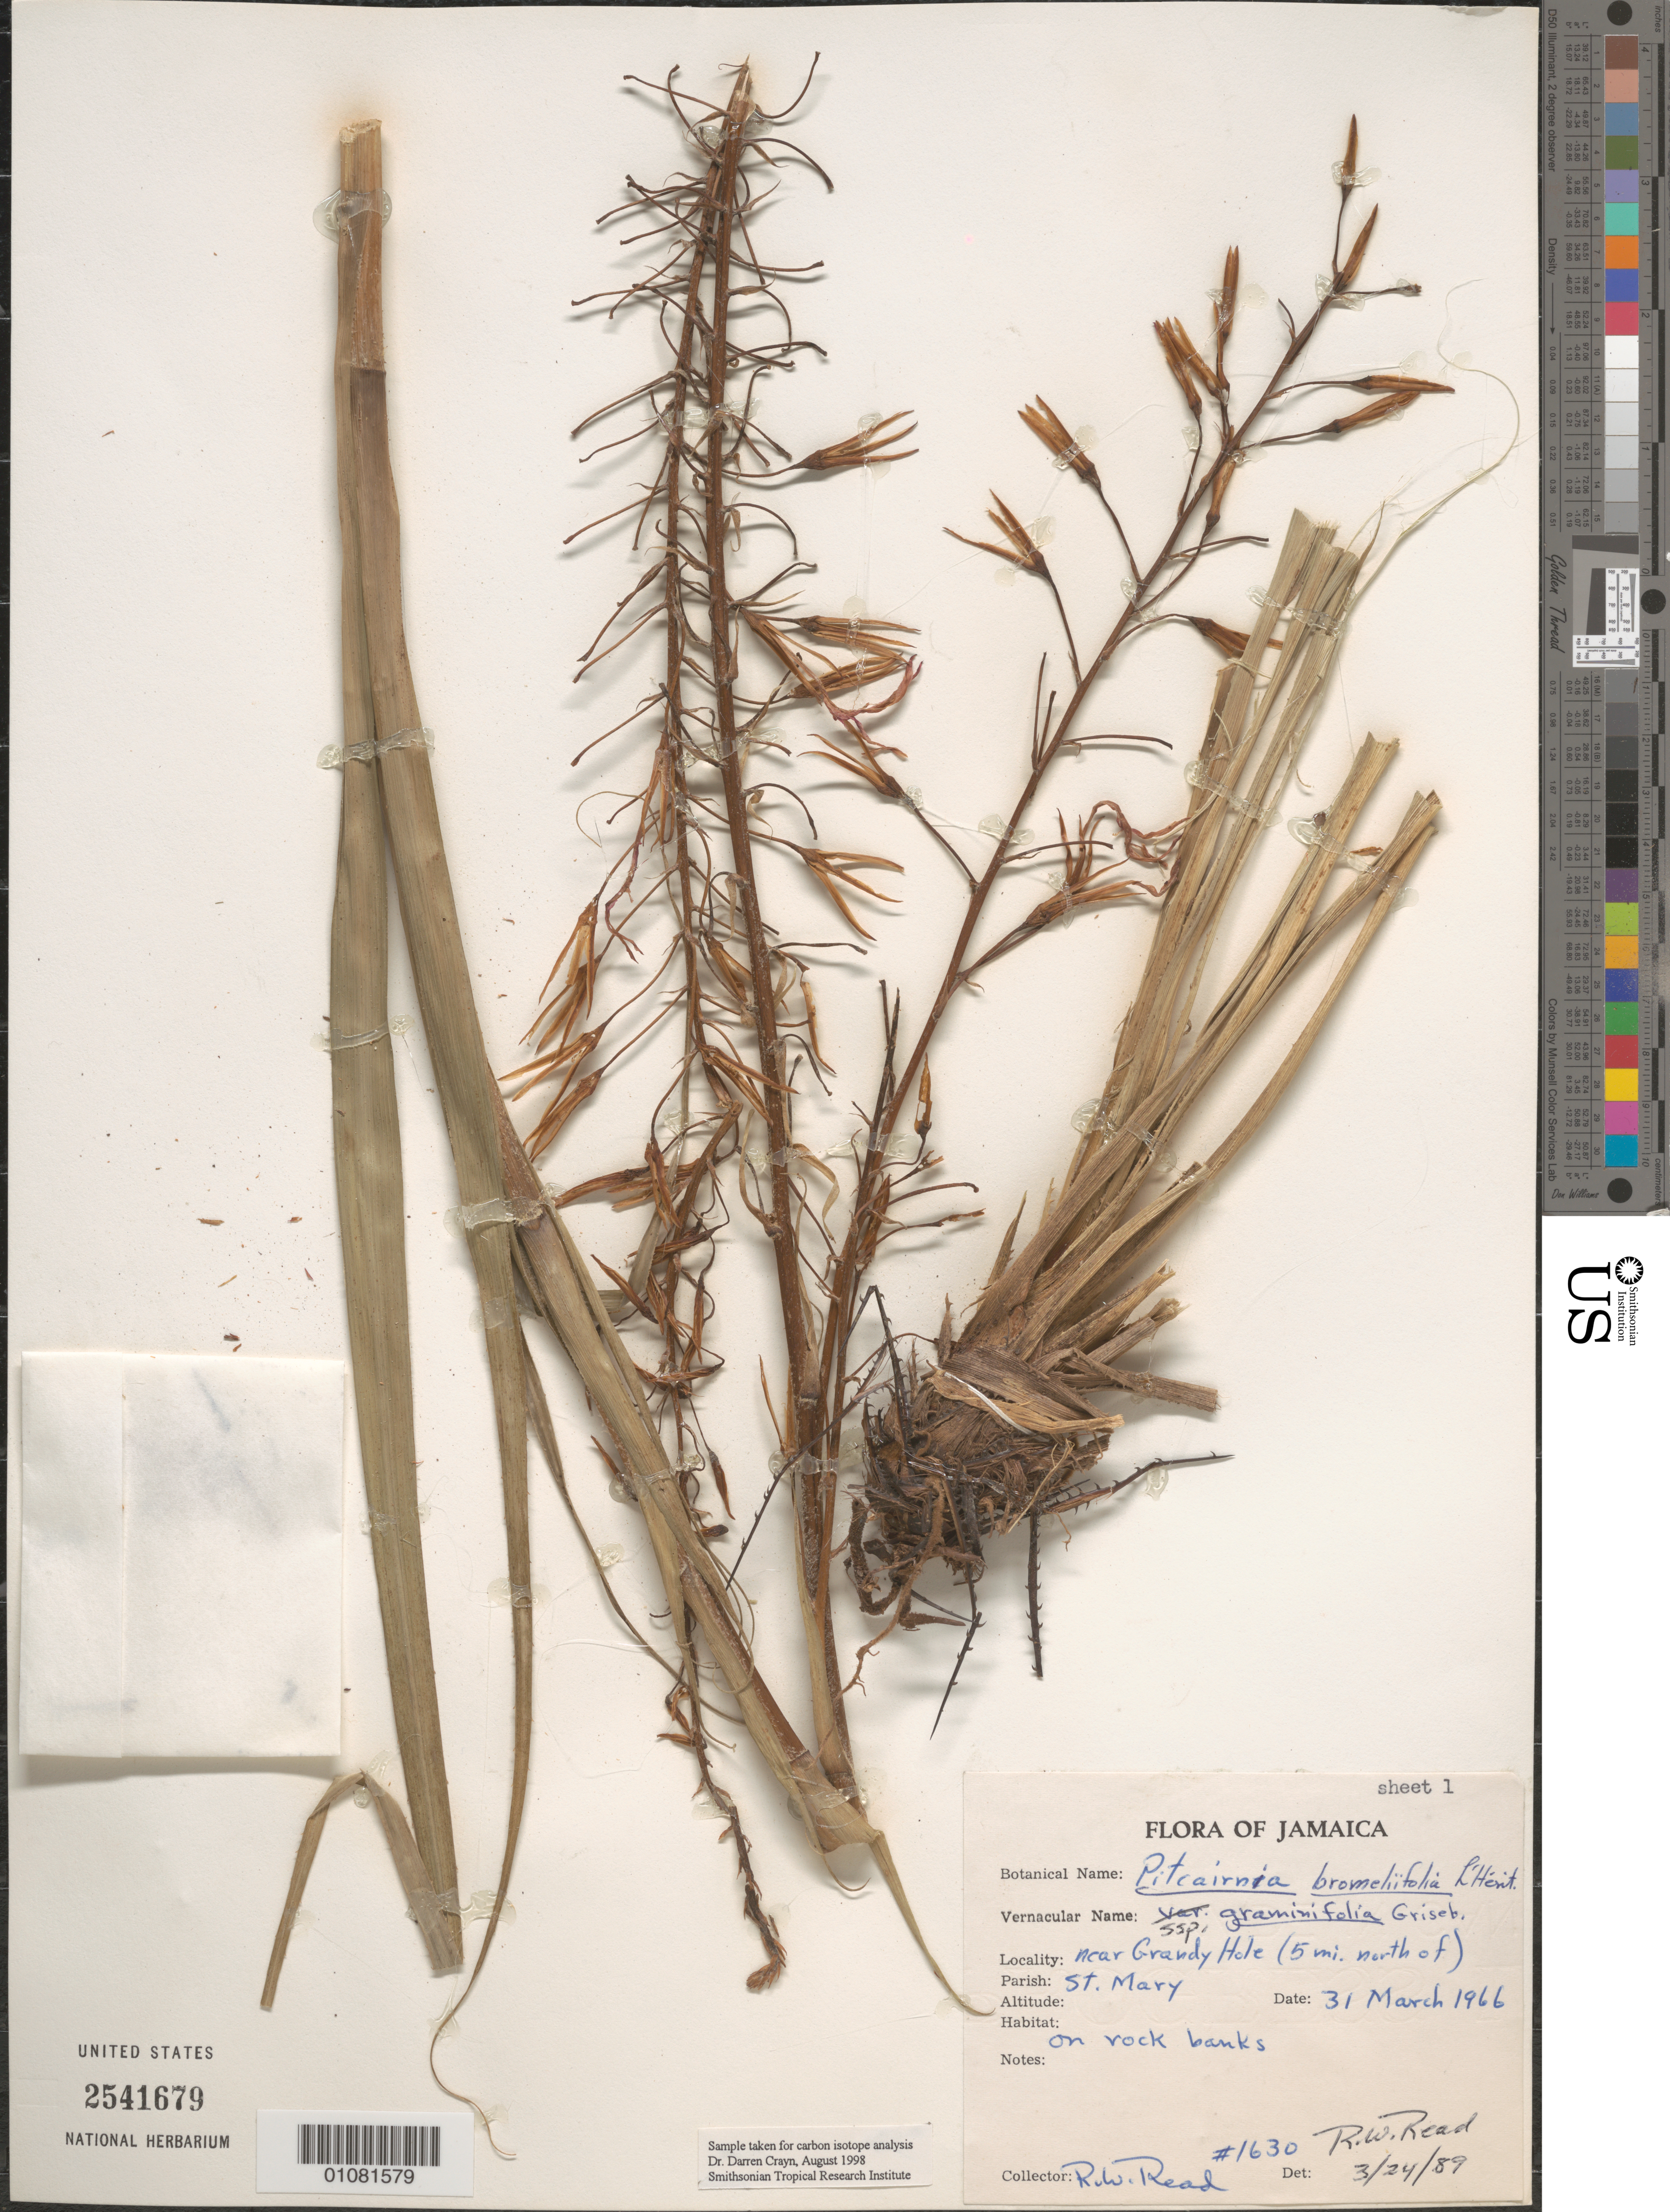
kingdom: Plantae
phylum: Tracheophyta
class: Liliopsida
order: Poales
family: Bromeliaceae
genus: Pitcairnia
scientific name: Pitcairnia bromeliifolia var. graminifolia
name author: Griseb.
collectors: R. W. Read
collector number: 1630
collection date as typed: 31 Mar 1966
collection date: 1966-03-31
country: Jamaica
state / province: Saint Mary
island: Jamaica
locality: near Grandy Hole (5 mi. N of), on rock banks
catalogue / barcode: US 2541679